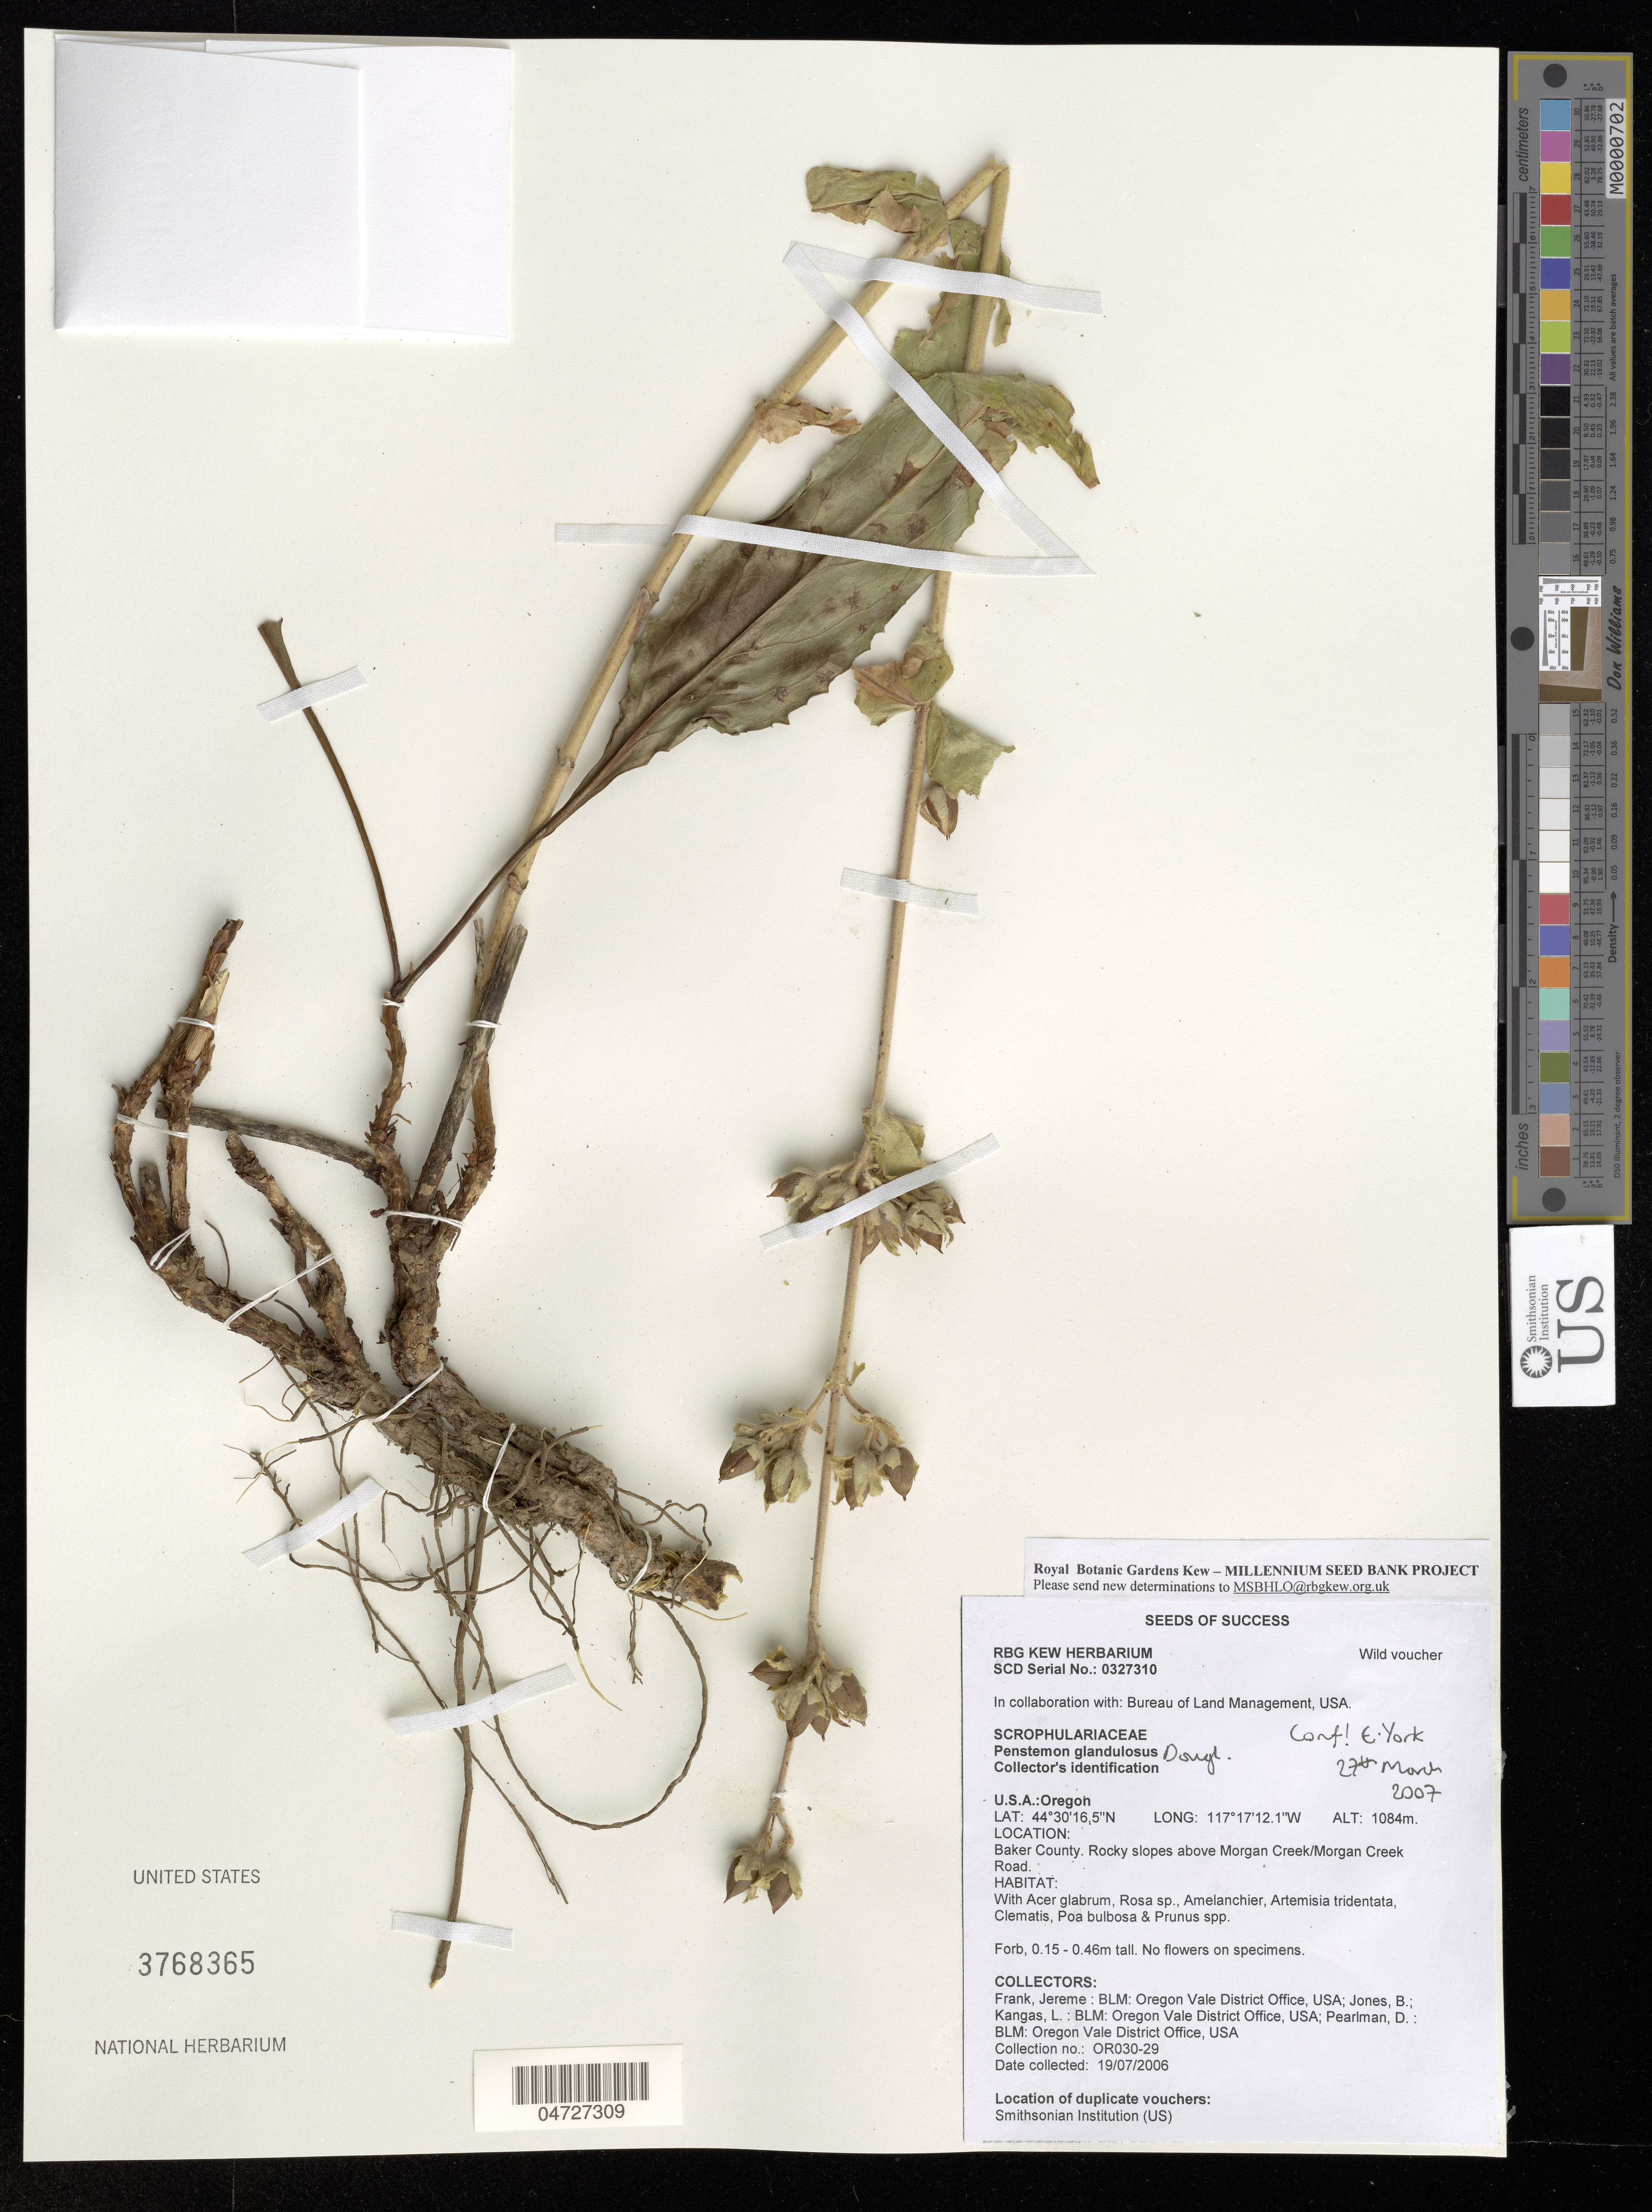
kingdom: Plantae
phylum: Tracheophyta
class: Magnoliopsida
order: Lamiales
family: Plantaginaceae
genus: Penstemon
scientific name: Penstemon glandulosus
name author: Douglas ex Lindl.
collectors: J. Frank, B. Jones, L. Kangas & D. Pearlman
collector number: OR030-29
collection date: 2006-07-19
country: United States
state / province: Oregon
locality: Baker County. Rocly slopes above Morgan Creek/ Morgan Creek Road.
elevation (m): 1084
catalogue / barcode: US 3768365